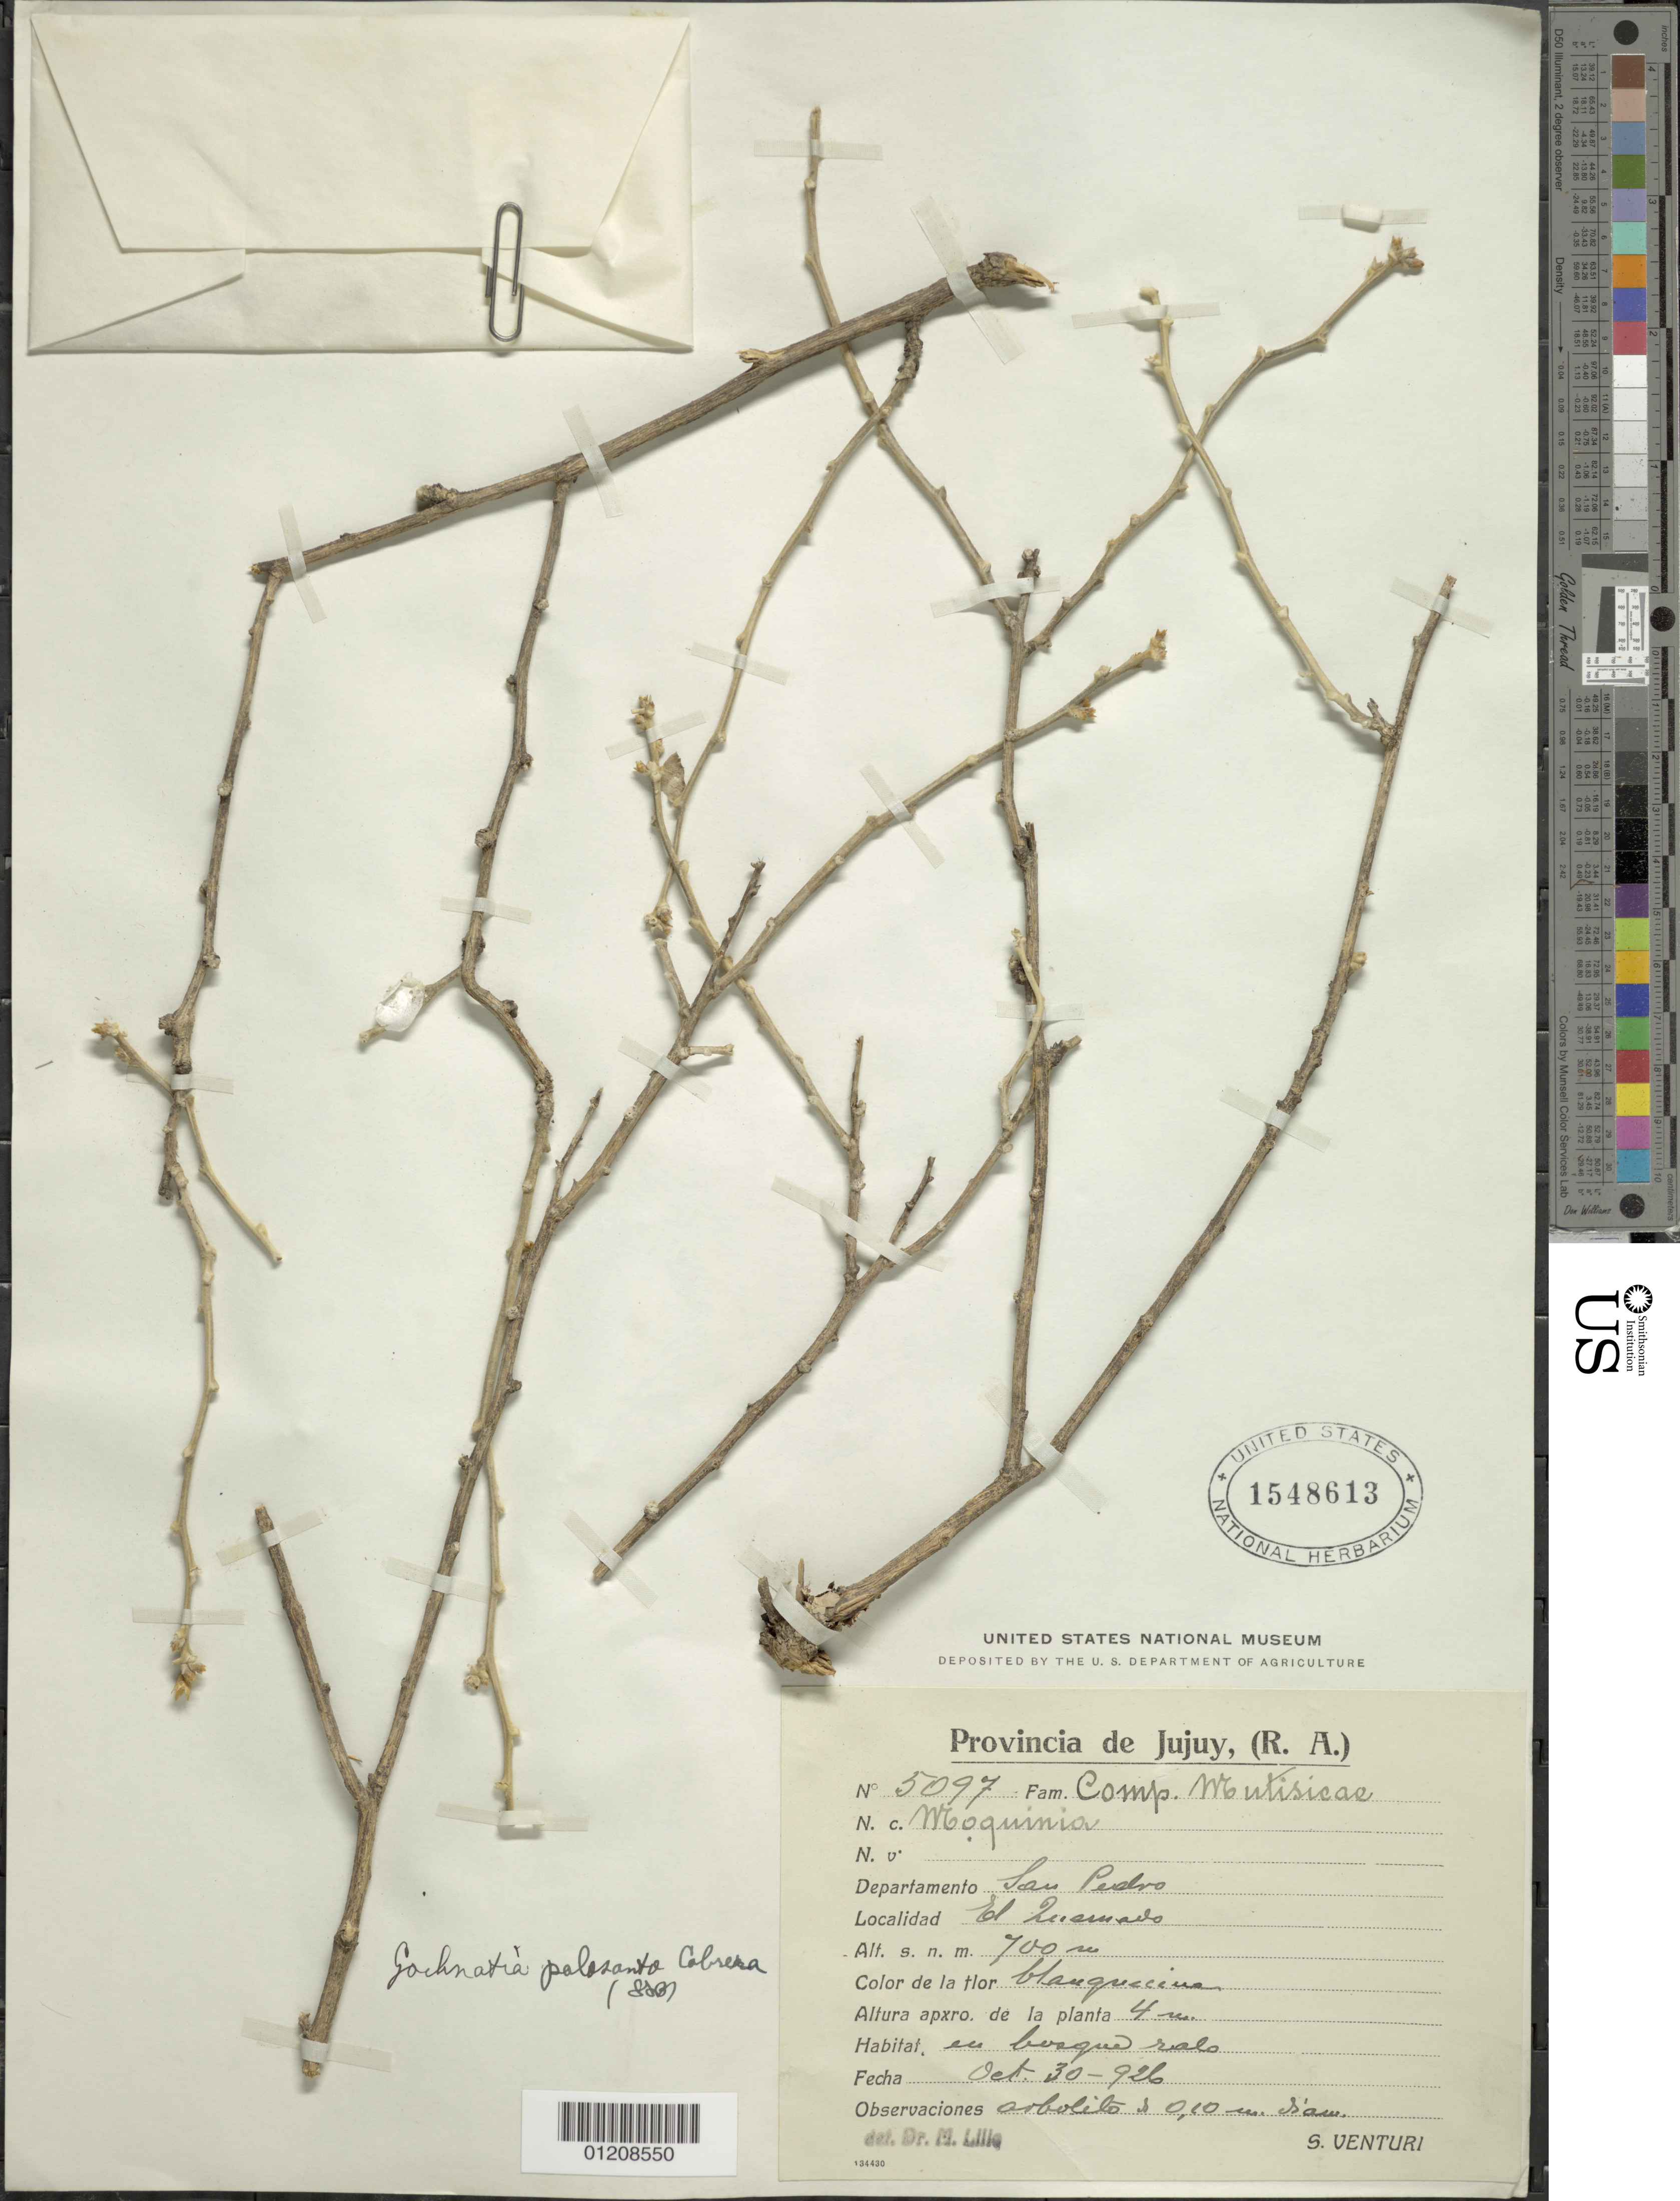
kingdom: Plantae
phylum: Tracheophyta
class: Magnoliopsida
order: Asterales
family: Asteraceae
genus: Gochnatia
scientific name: Gochnatia palosanto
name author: Cabrera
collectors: S. Venturi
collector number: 5097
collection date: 1926-10-30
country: Argentina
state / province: Jujuy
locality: San Pedro, El Quernado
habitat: en bosque ralo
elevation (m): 700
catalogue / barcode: US 1548613